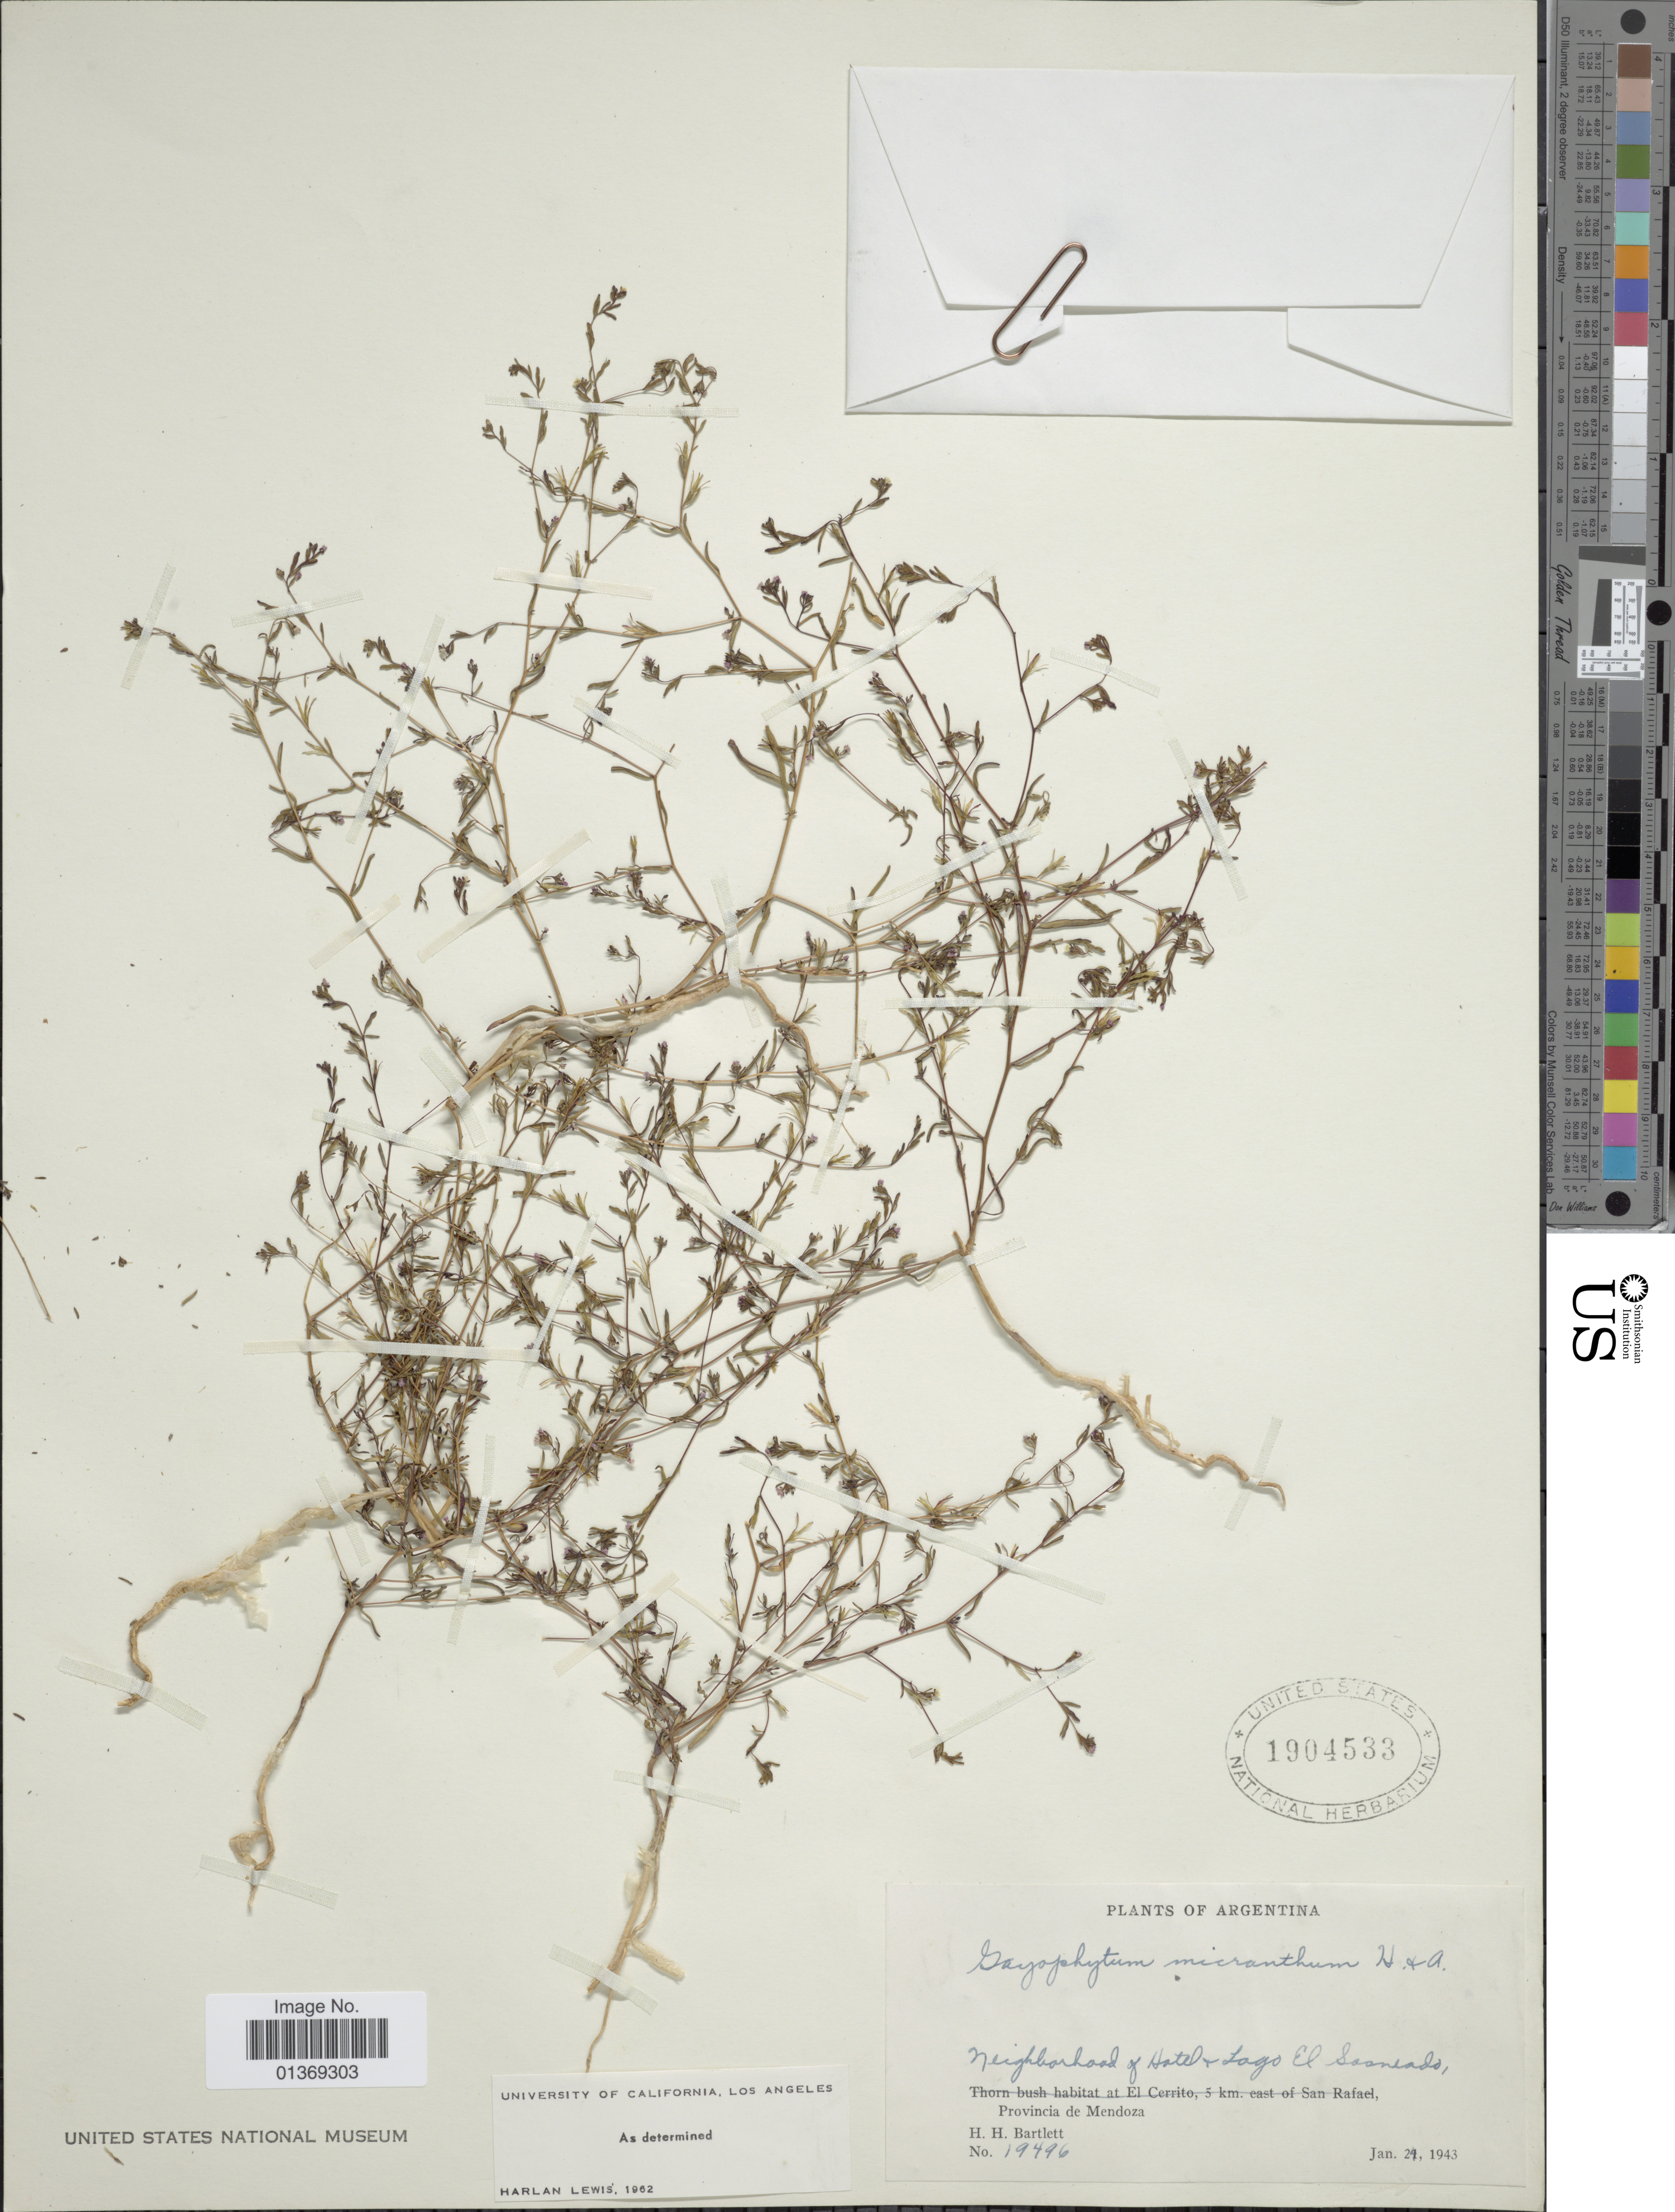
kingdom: Plantae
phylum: Tracheophyta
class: Magnoliopsida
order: Myrtales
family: Onagraceae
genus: Gayophytum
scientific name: Gayophytum micranthum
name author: Hook. & Arn.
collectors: H. H. Bartlett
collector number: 19496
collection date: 1943-01-24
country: Argentina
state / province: Mendoza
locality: Neighborhood of Hotel & Lago El Sasneado.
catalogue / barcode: US 1904533